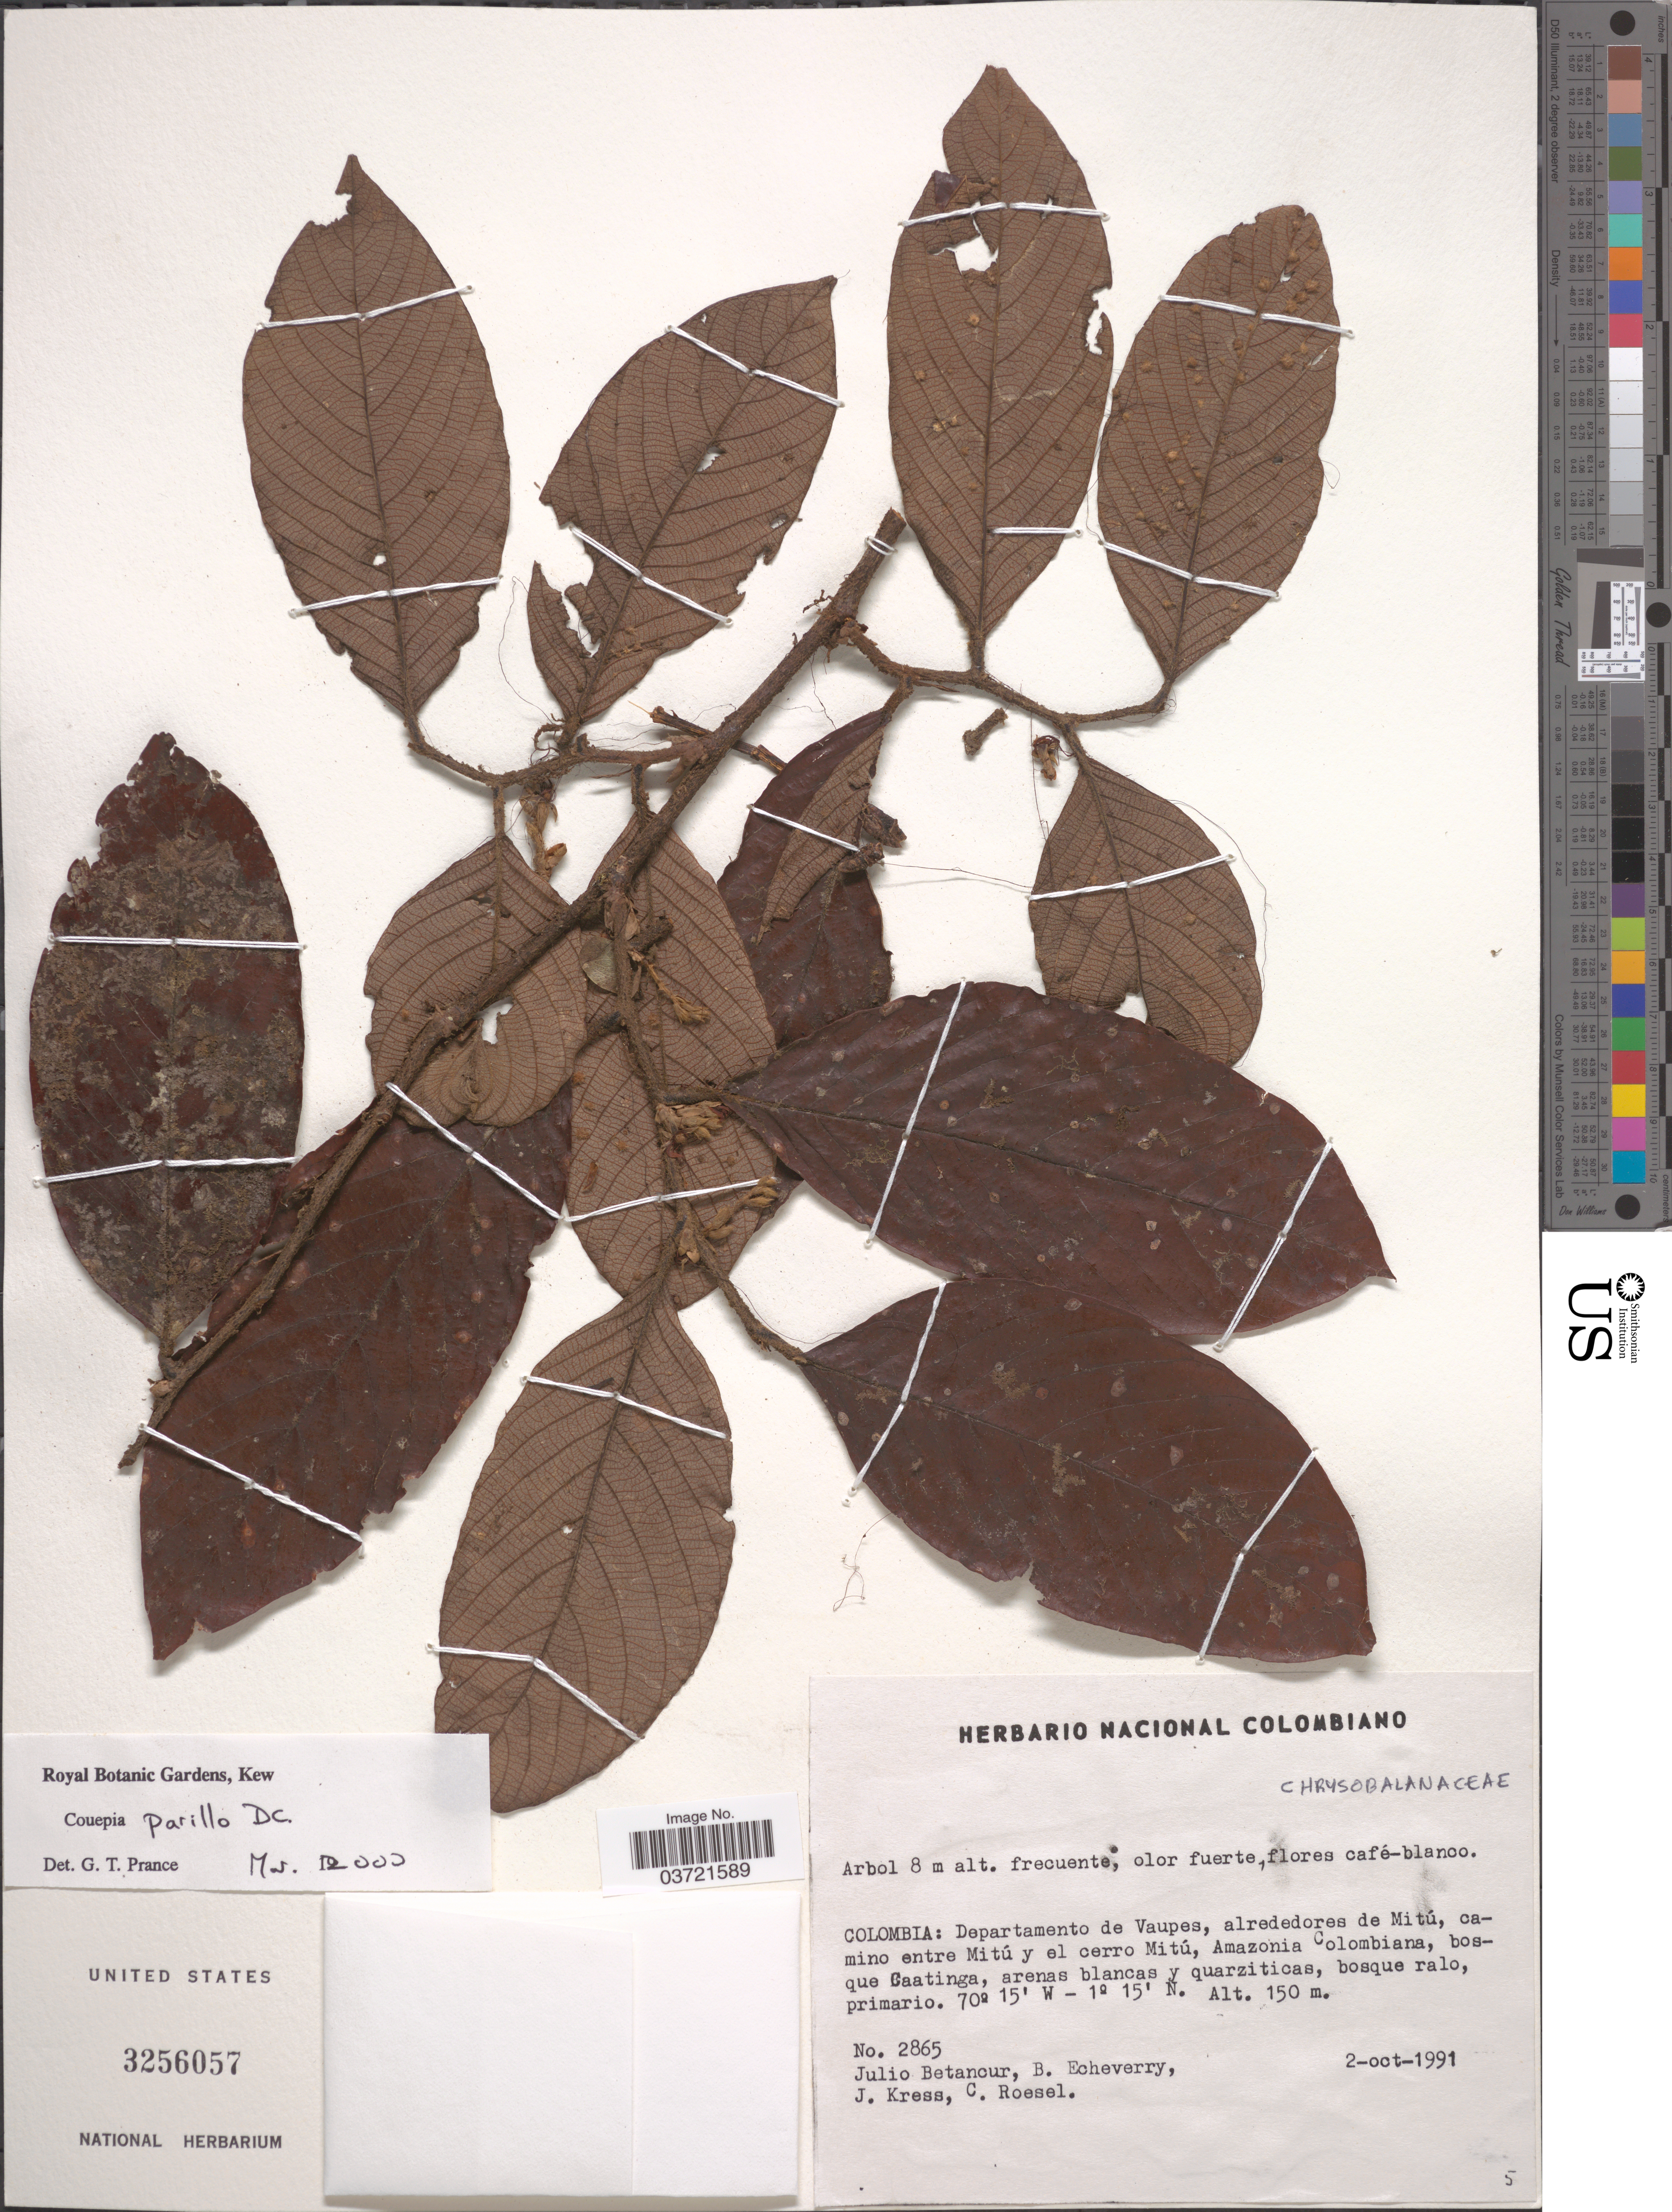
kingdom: Plantae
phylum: Tracheophyta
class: Magnoliopsida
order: Malpighiales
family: Chrysobalanaceae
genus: Gaulettia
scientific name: Gaulettia parillo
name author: (DC.) Sothers & Prance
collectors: J. Betancur, B. Echeverry, J. Kress & C. S. Roesel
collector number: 2865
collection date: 1991-10-02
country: Colombia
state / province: Vaupés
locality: Departamento de Vaupes, alrededores de Mitú, camino entre Mitú y el cerro Mitú, Amazonia Colombiana, bosque Caatinga.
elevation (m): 150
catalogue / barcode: US 3256057